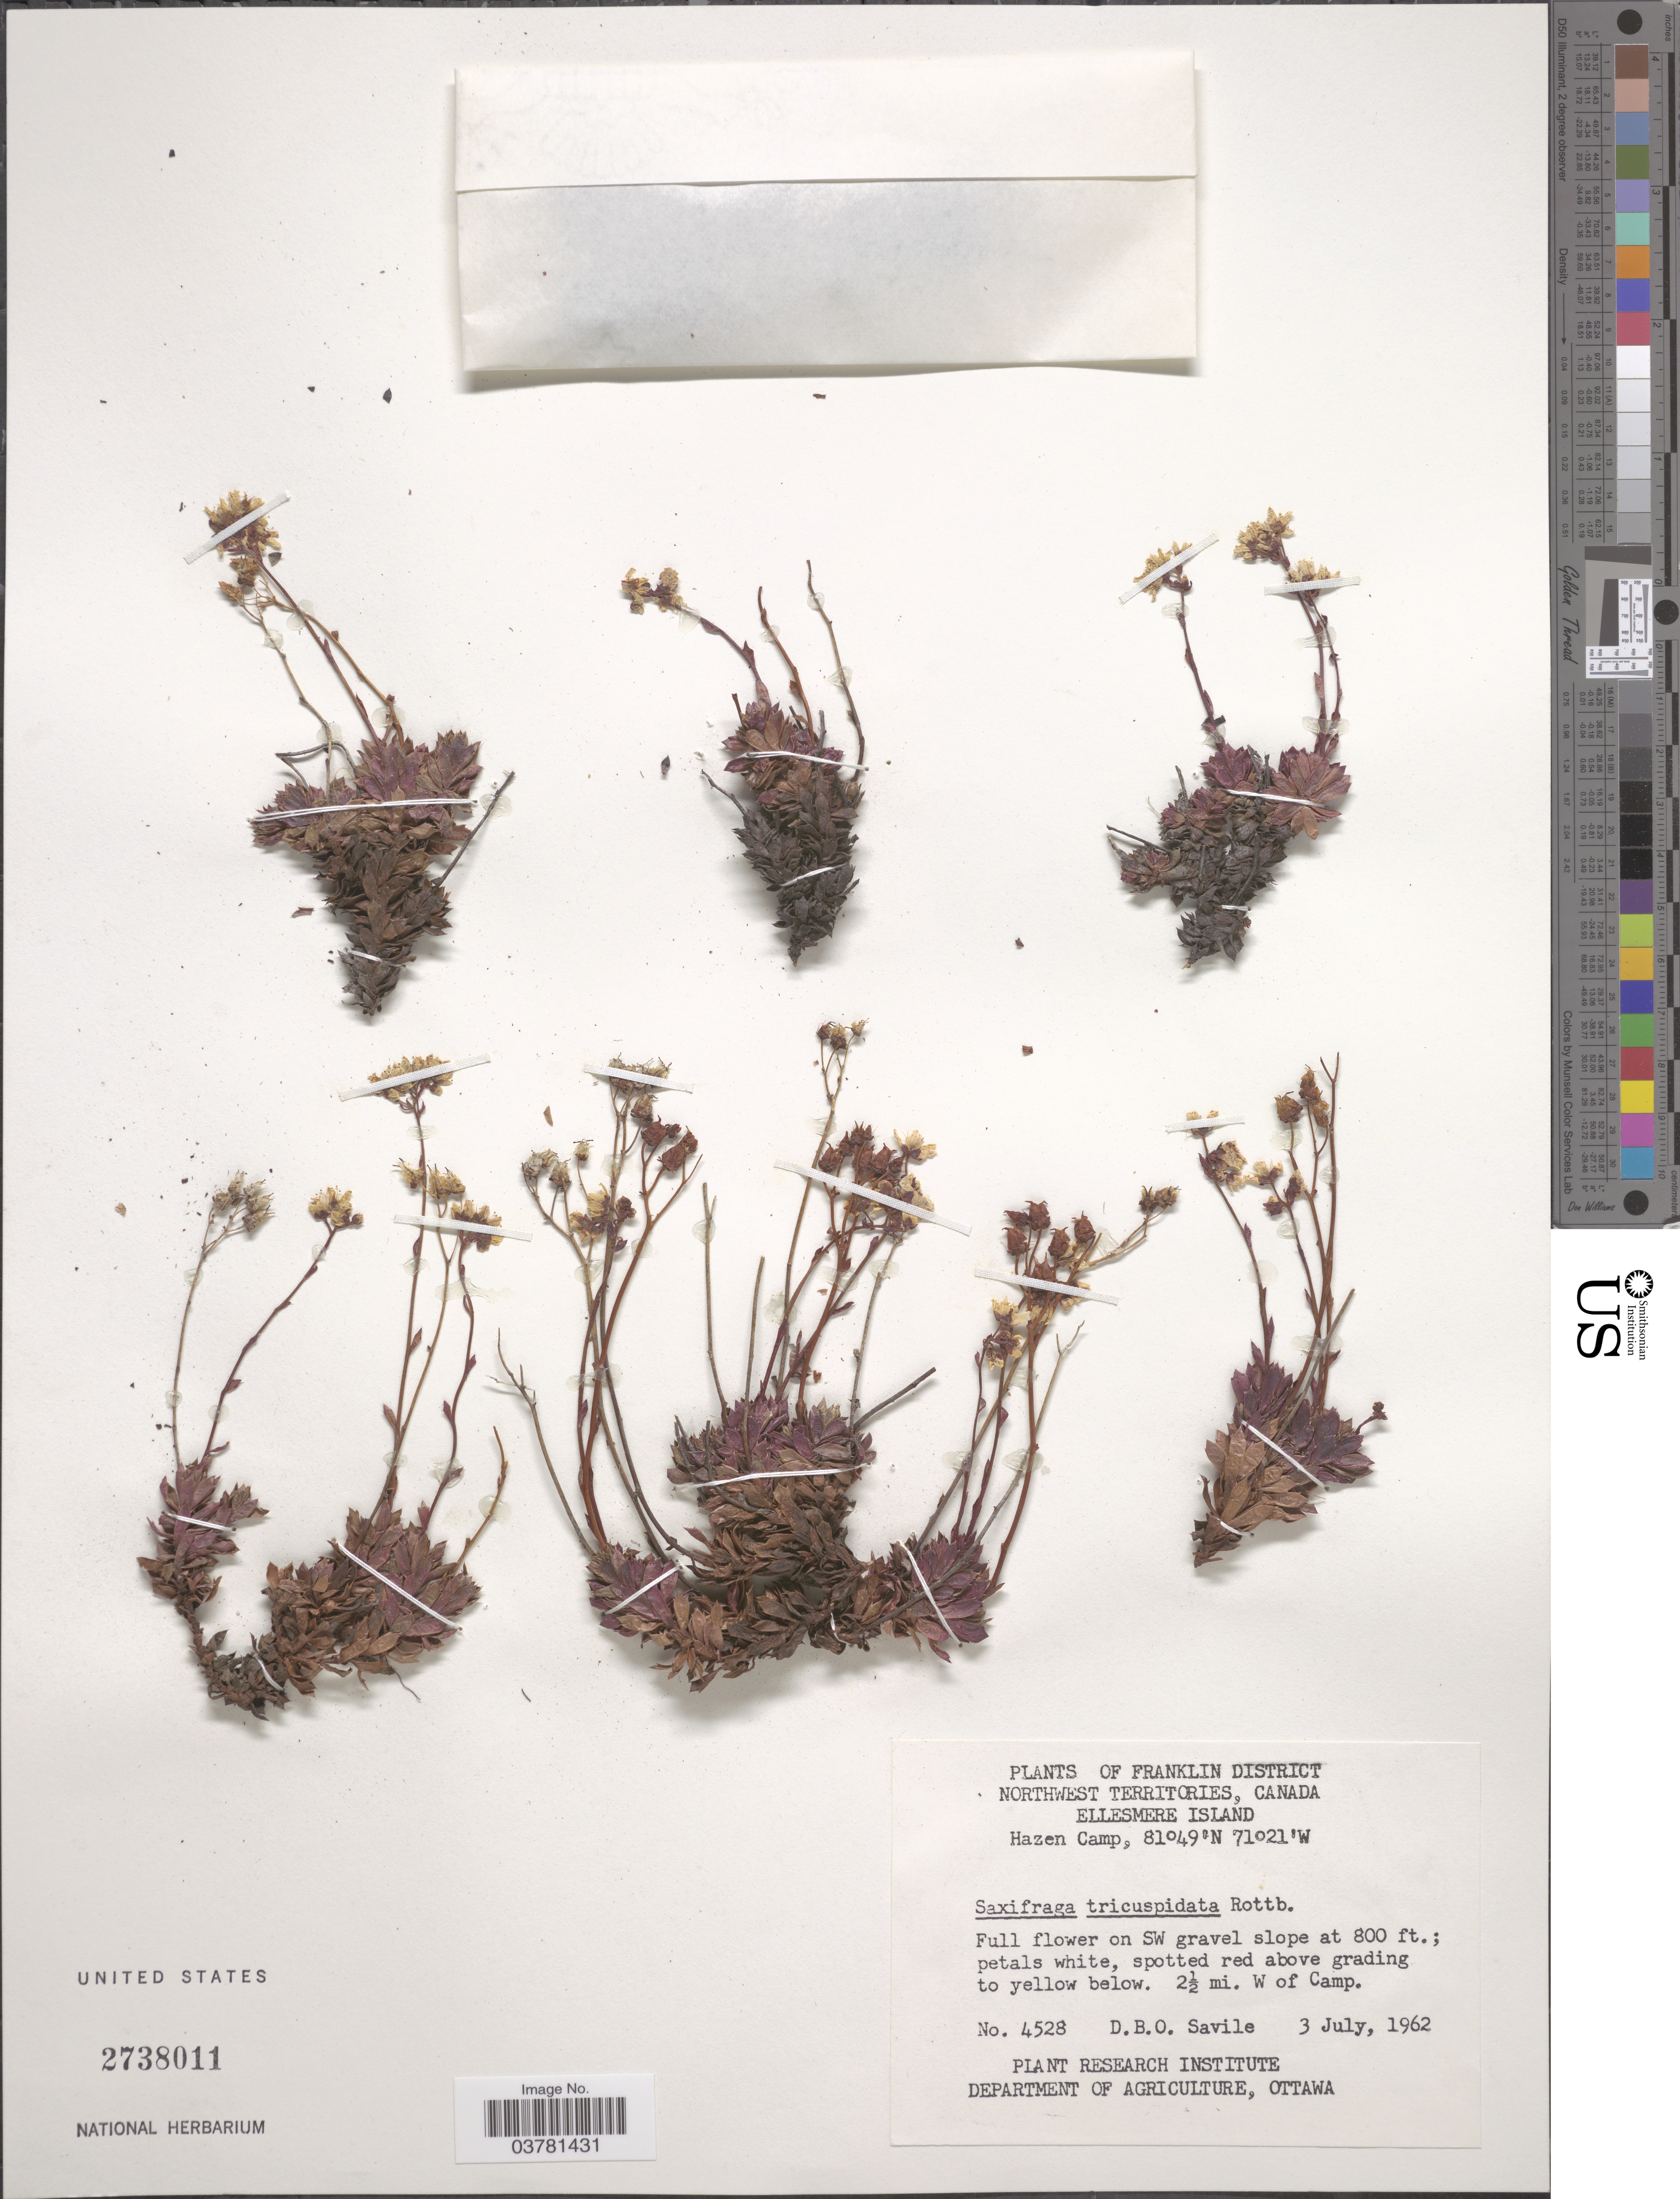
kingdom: Plantae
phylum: Tracheophyta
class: Magnoliopsida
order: Saxifragales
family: Saxifragaceae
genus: Saxifraga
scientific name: Saxifraga tricuspidata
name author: Rottb.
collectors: D. Savile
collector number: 4528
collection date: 1962-07-03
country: Canada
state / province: Northwest Territories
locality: Franklin District. Ellesmere Island. Hazen Camp. 2½ mi. W. of Camp.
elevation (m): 244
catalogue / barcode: US 2738011